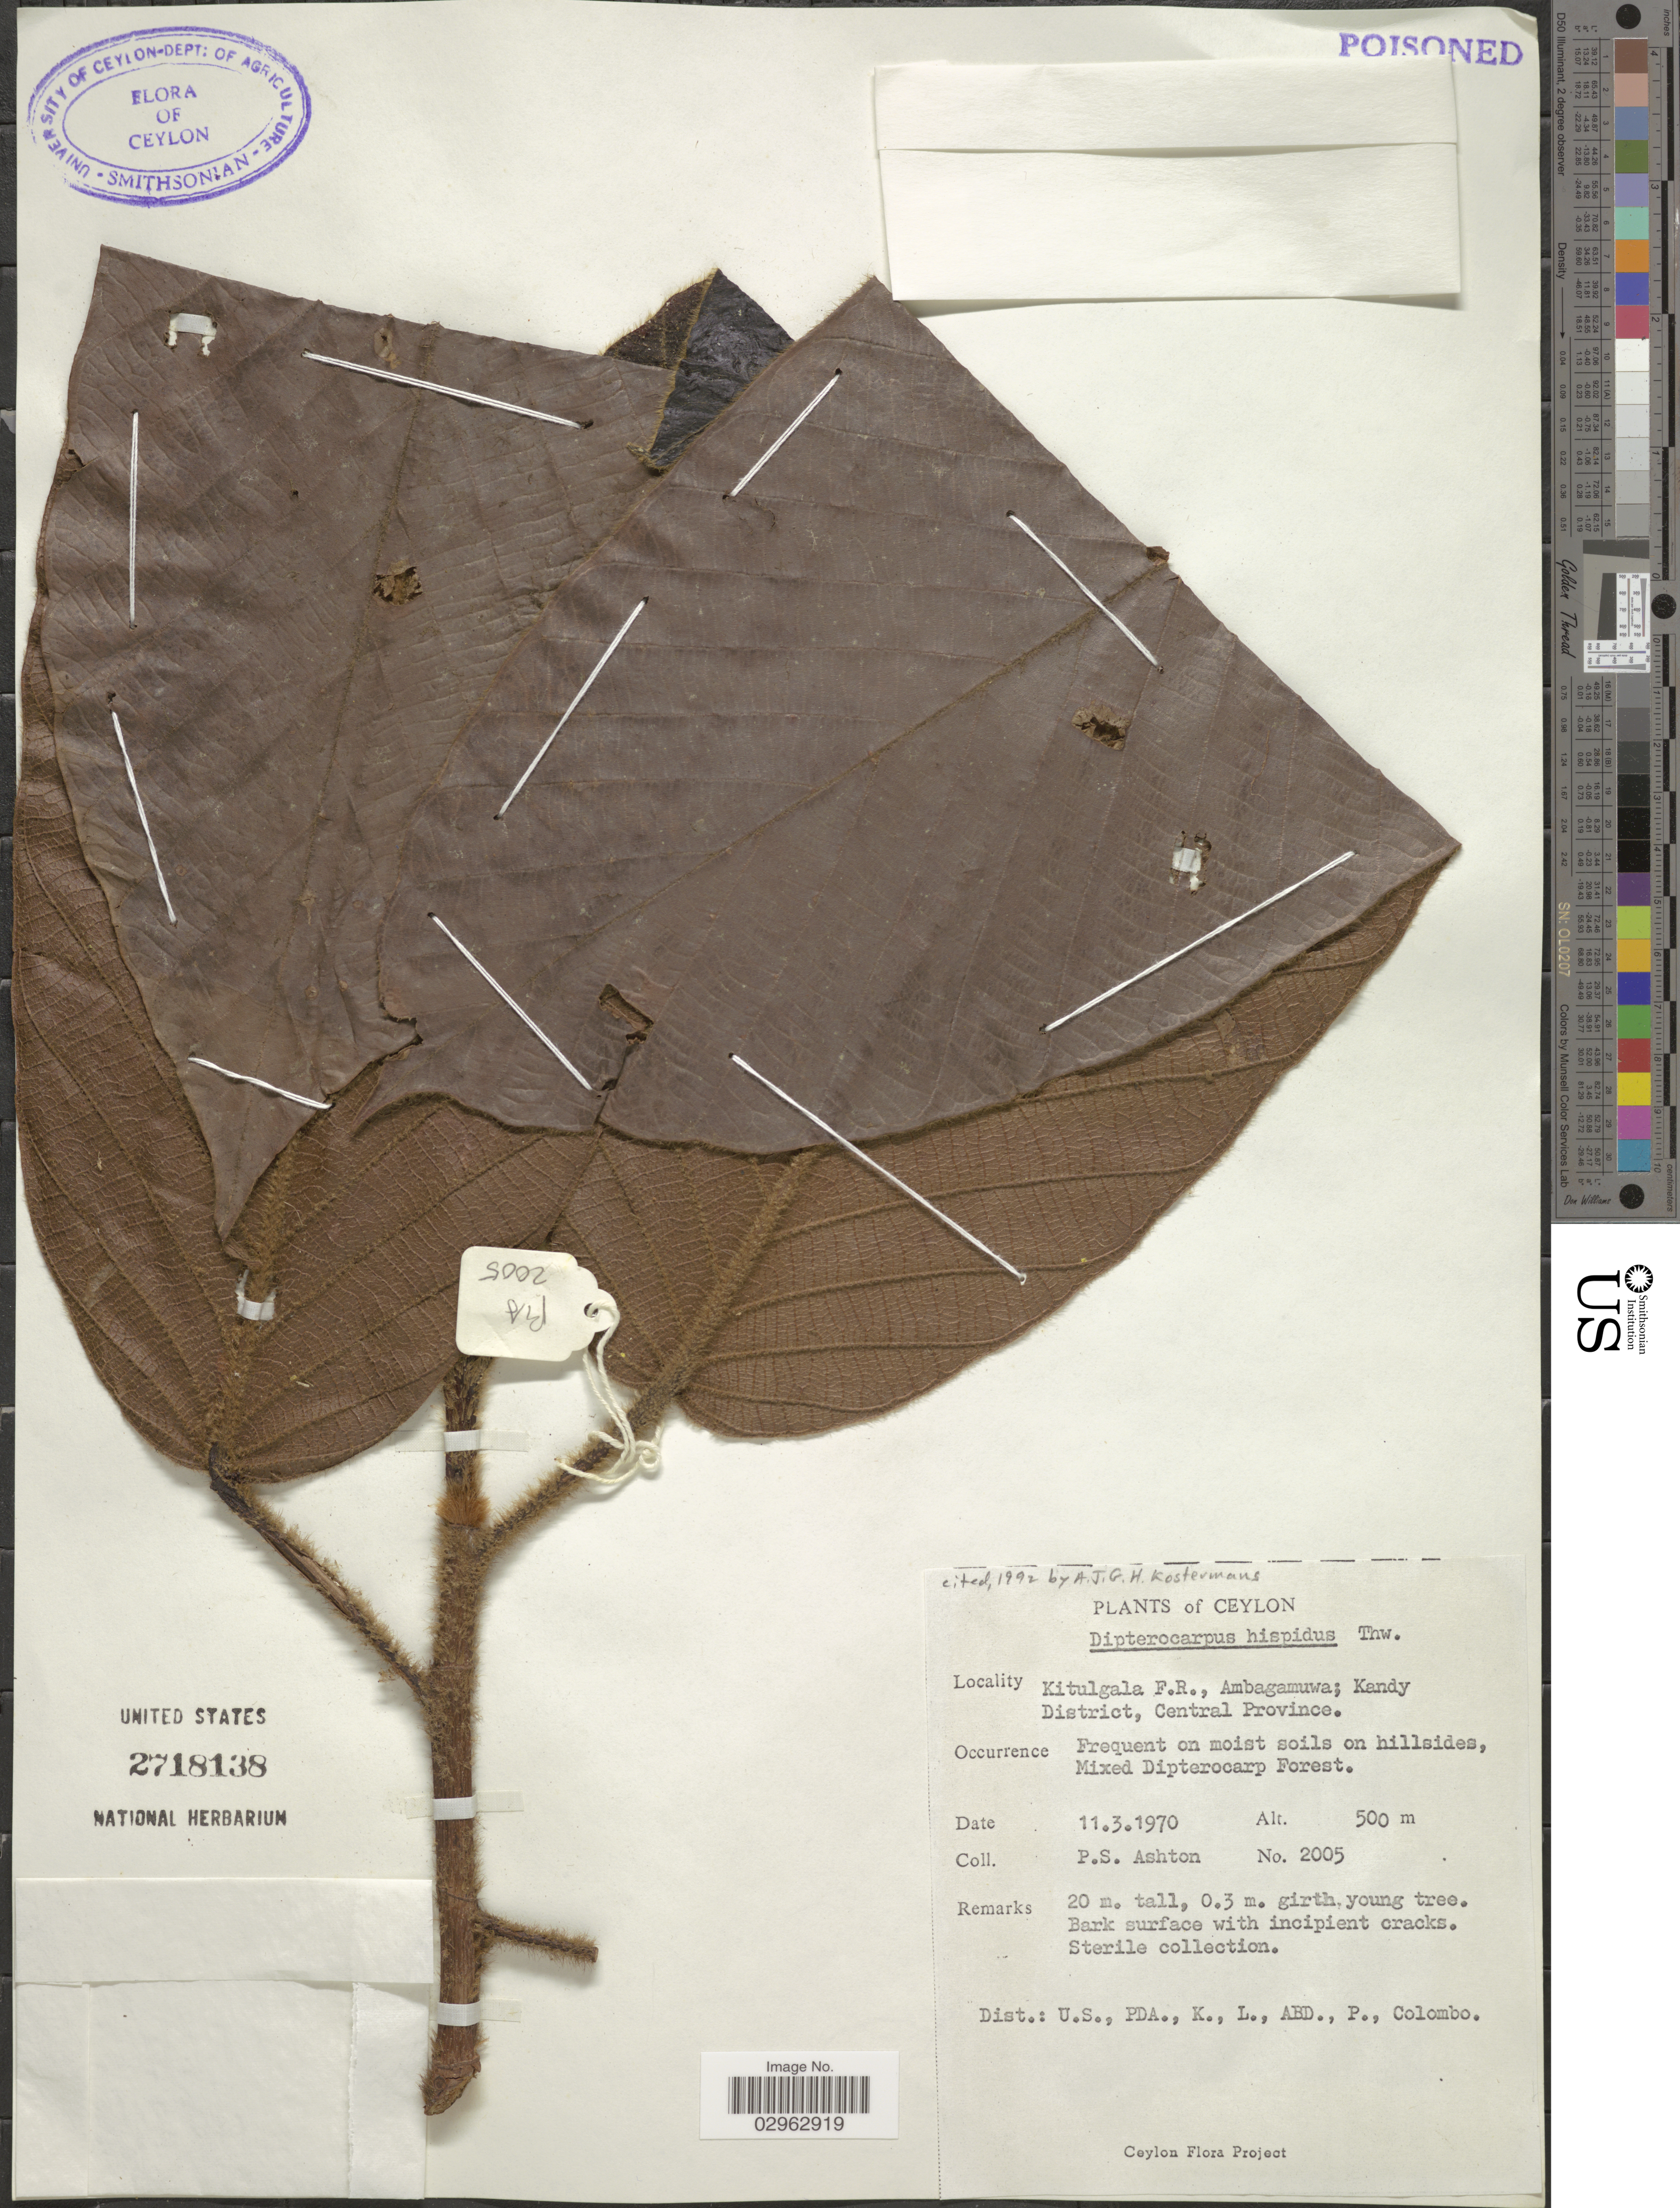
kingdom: Plantae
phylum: Tracheophyta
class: Magnoliopsida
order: Malvales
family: Dipterocarpaceae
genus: Dipterocarpus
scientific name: Dipterocarpus hispidus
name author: Fern.-Vill.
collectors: P. S. Ashton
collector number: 2005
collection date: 1970-03-11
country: Sri Lanka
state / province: Central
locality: Ceylon. Kitulgala F. R., Ambagamuwa; Kandy District.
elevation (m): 500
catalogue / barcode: US 2718138